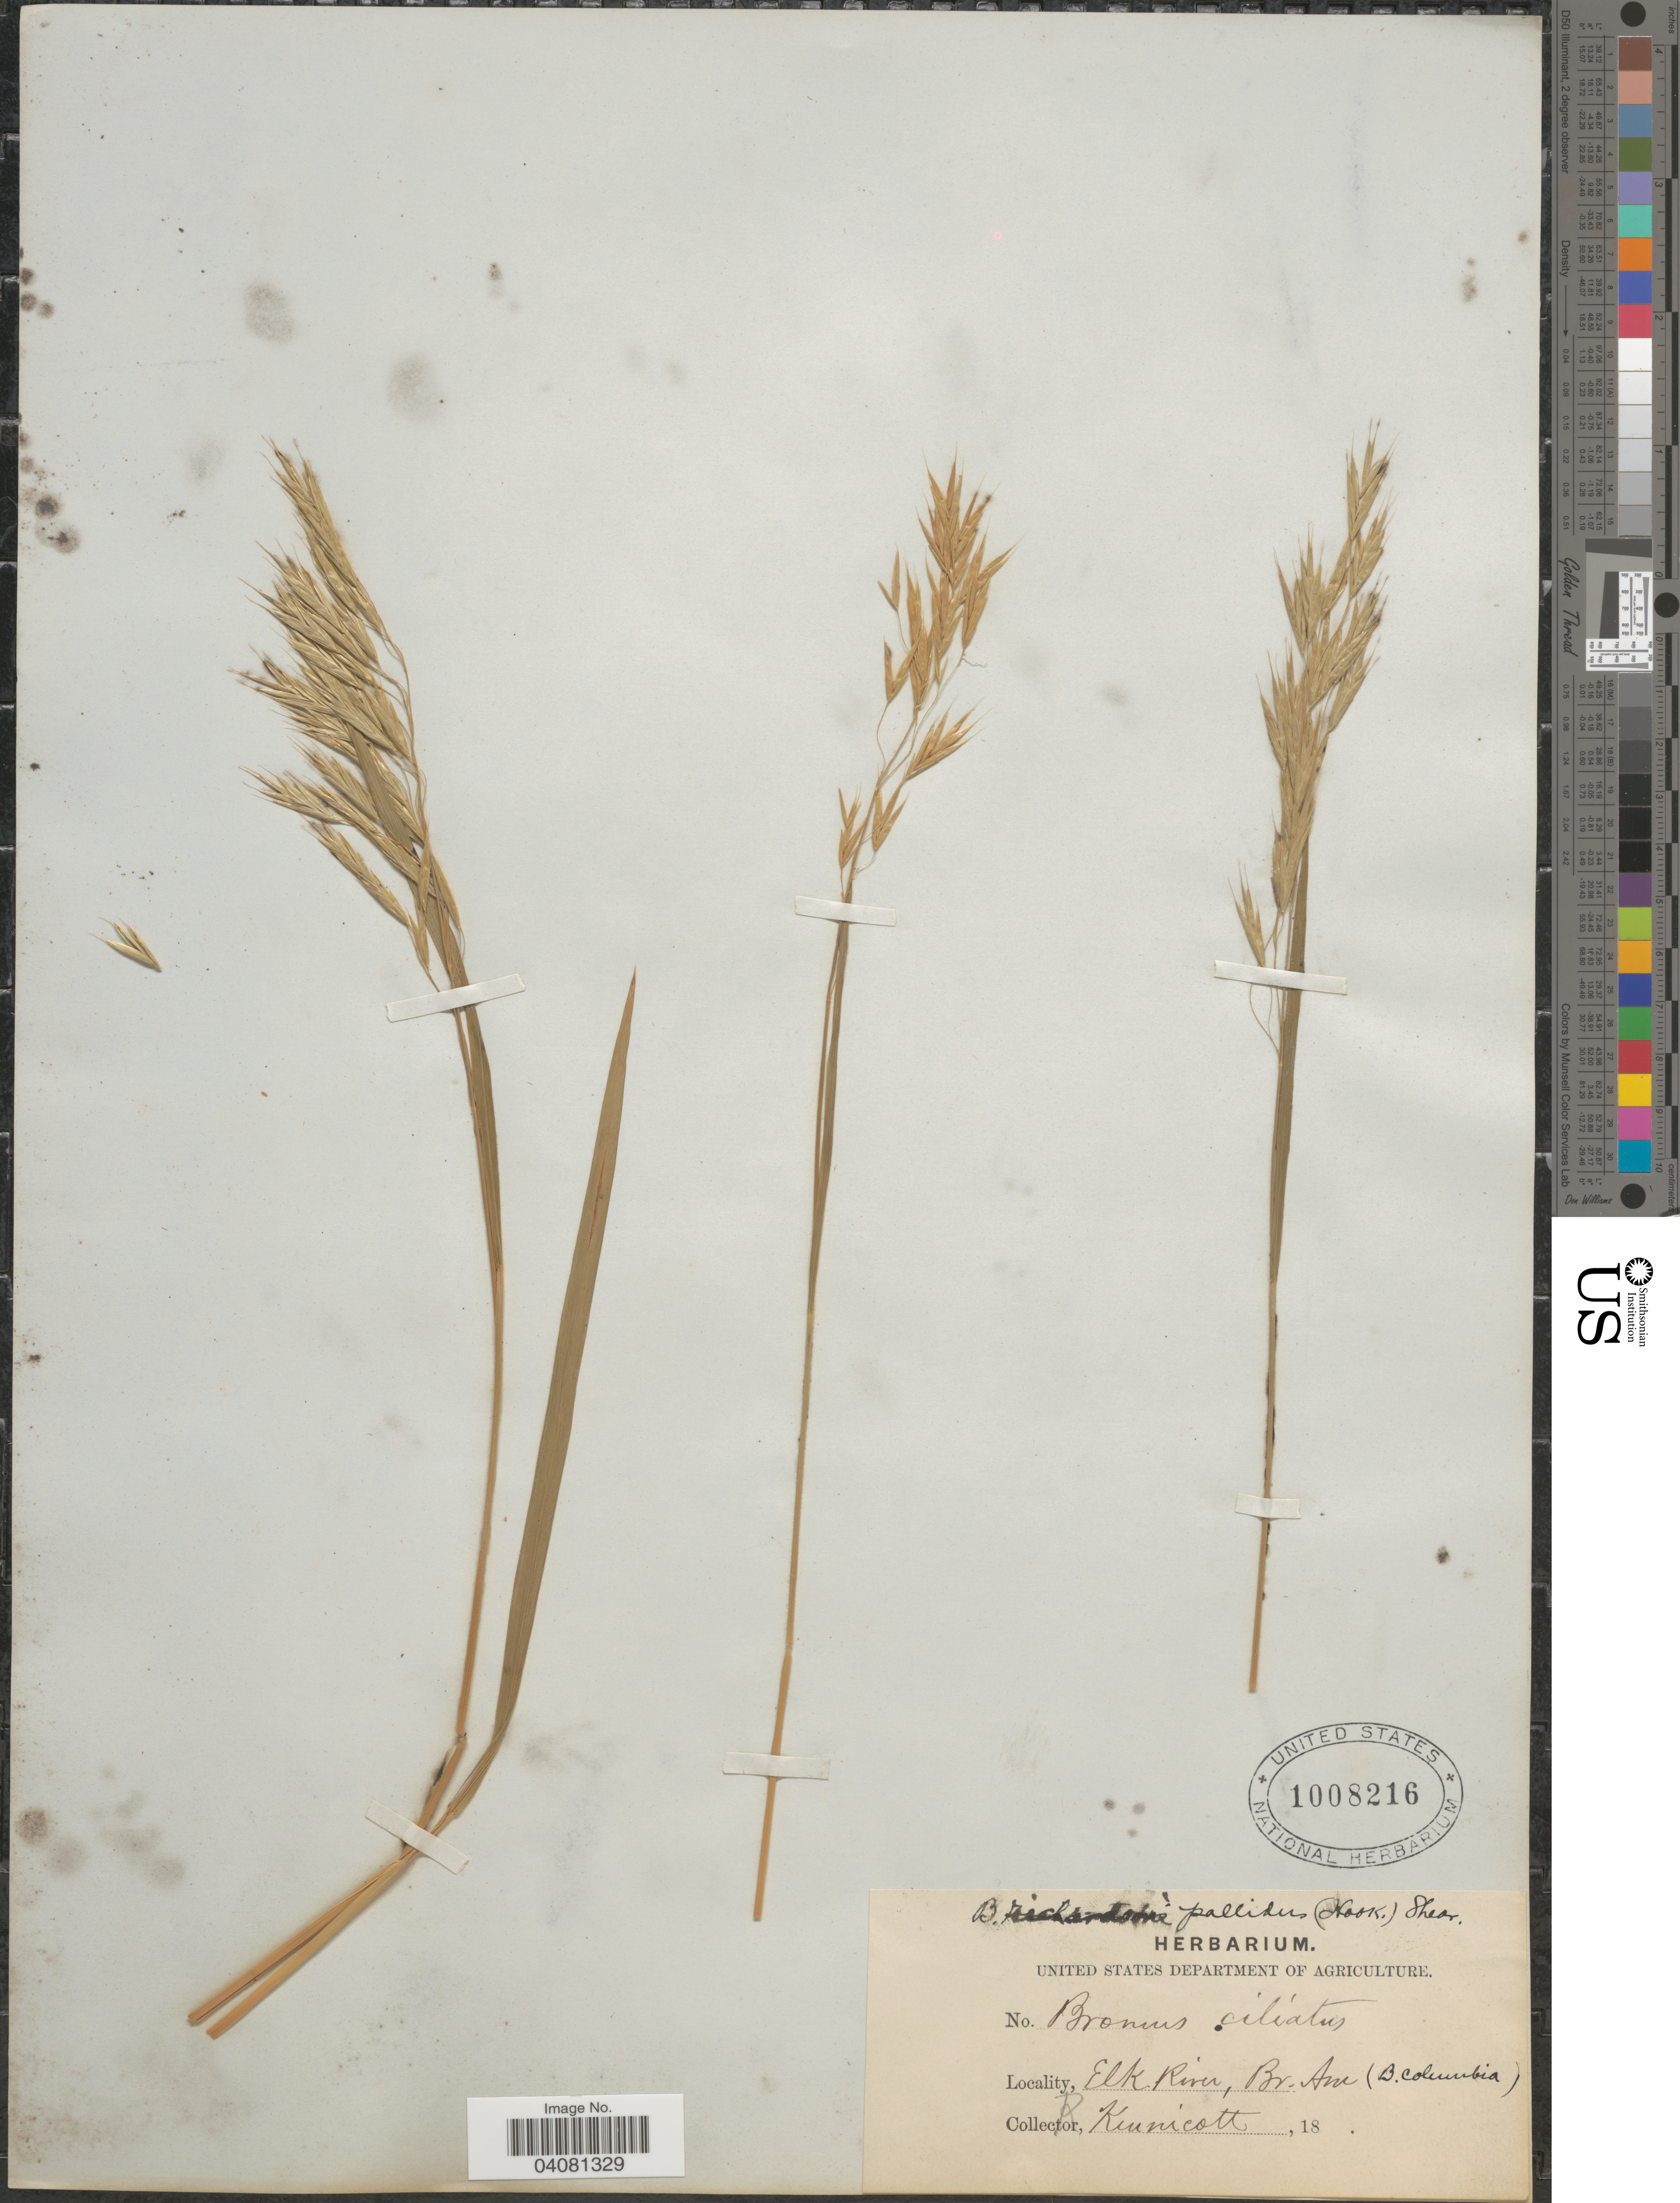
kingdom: Plantae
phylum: Tracheophyta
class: Liliopsida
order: Poales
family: Poaceae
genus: Bromus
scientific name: Bromus ciliatus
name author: L.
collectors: R. Kennicott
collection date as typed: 18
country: Canada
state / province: British Columbia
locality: Elk River, Br. Am.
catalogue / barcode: US 1008216